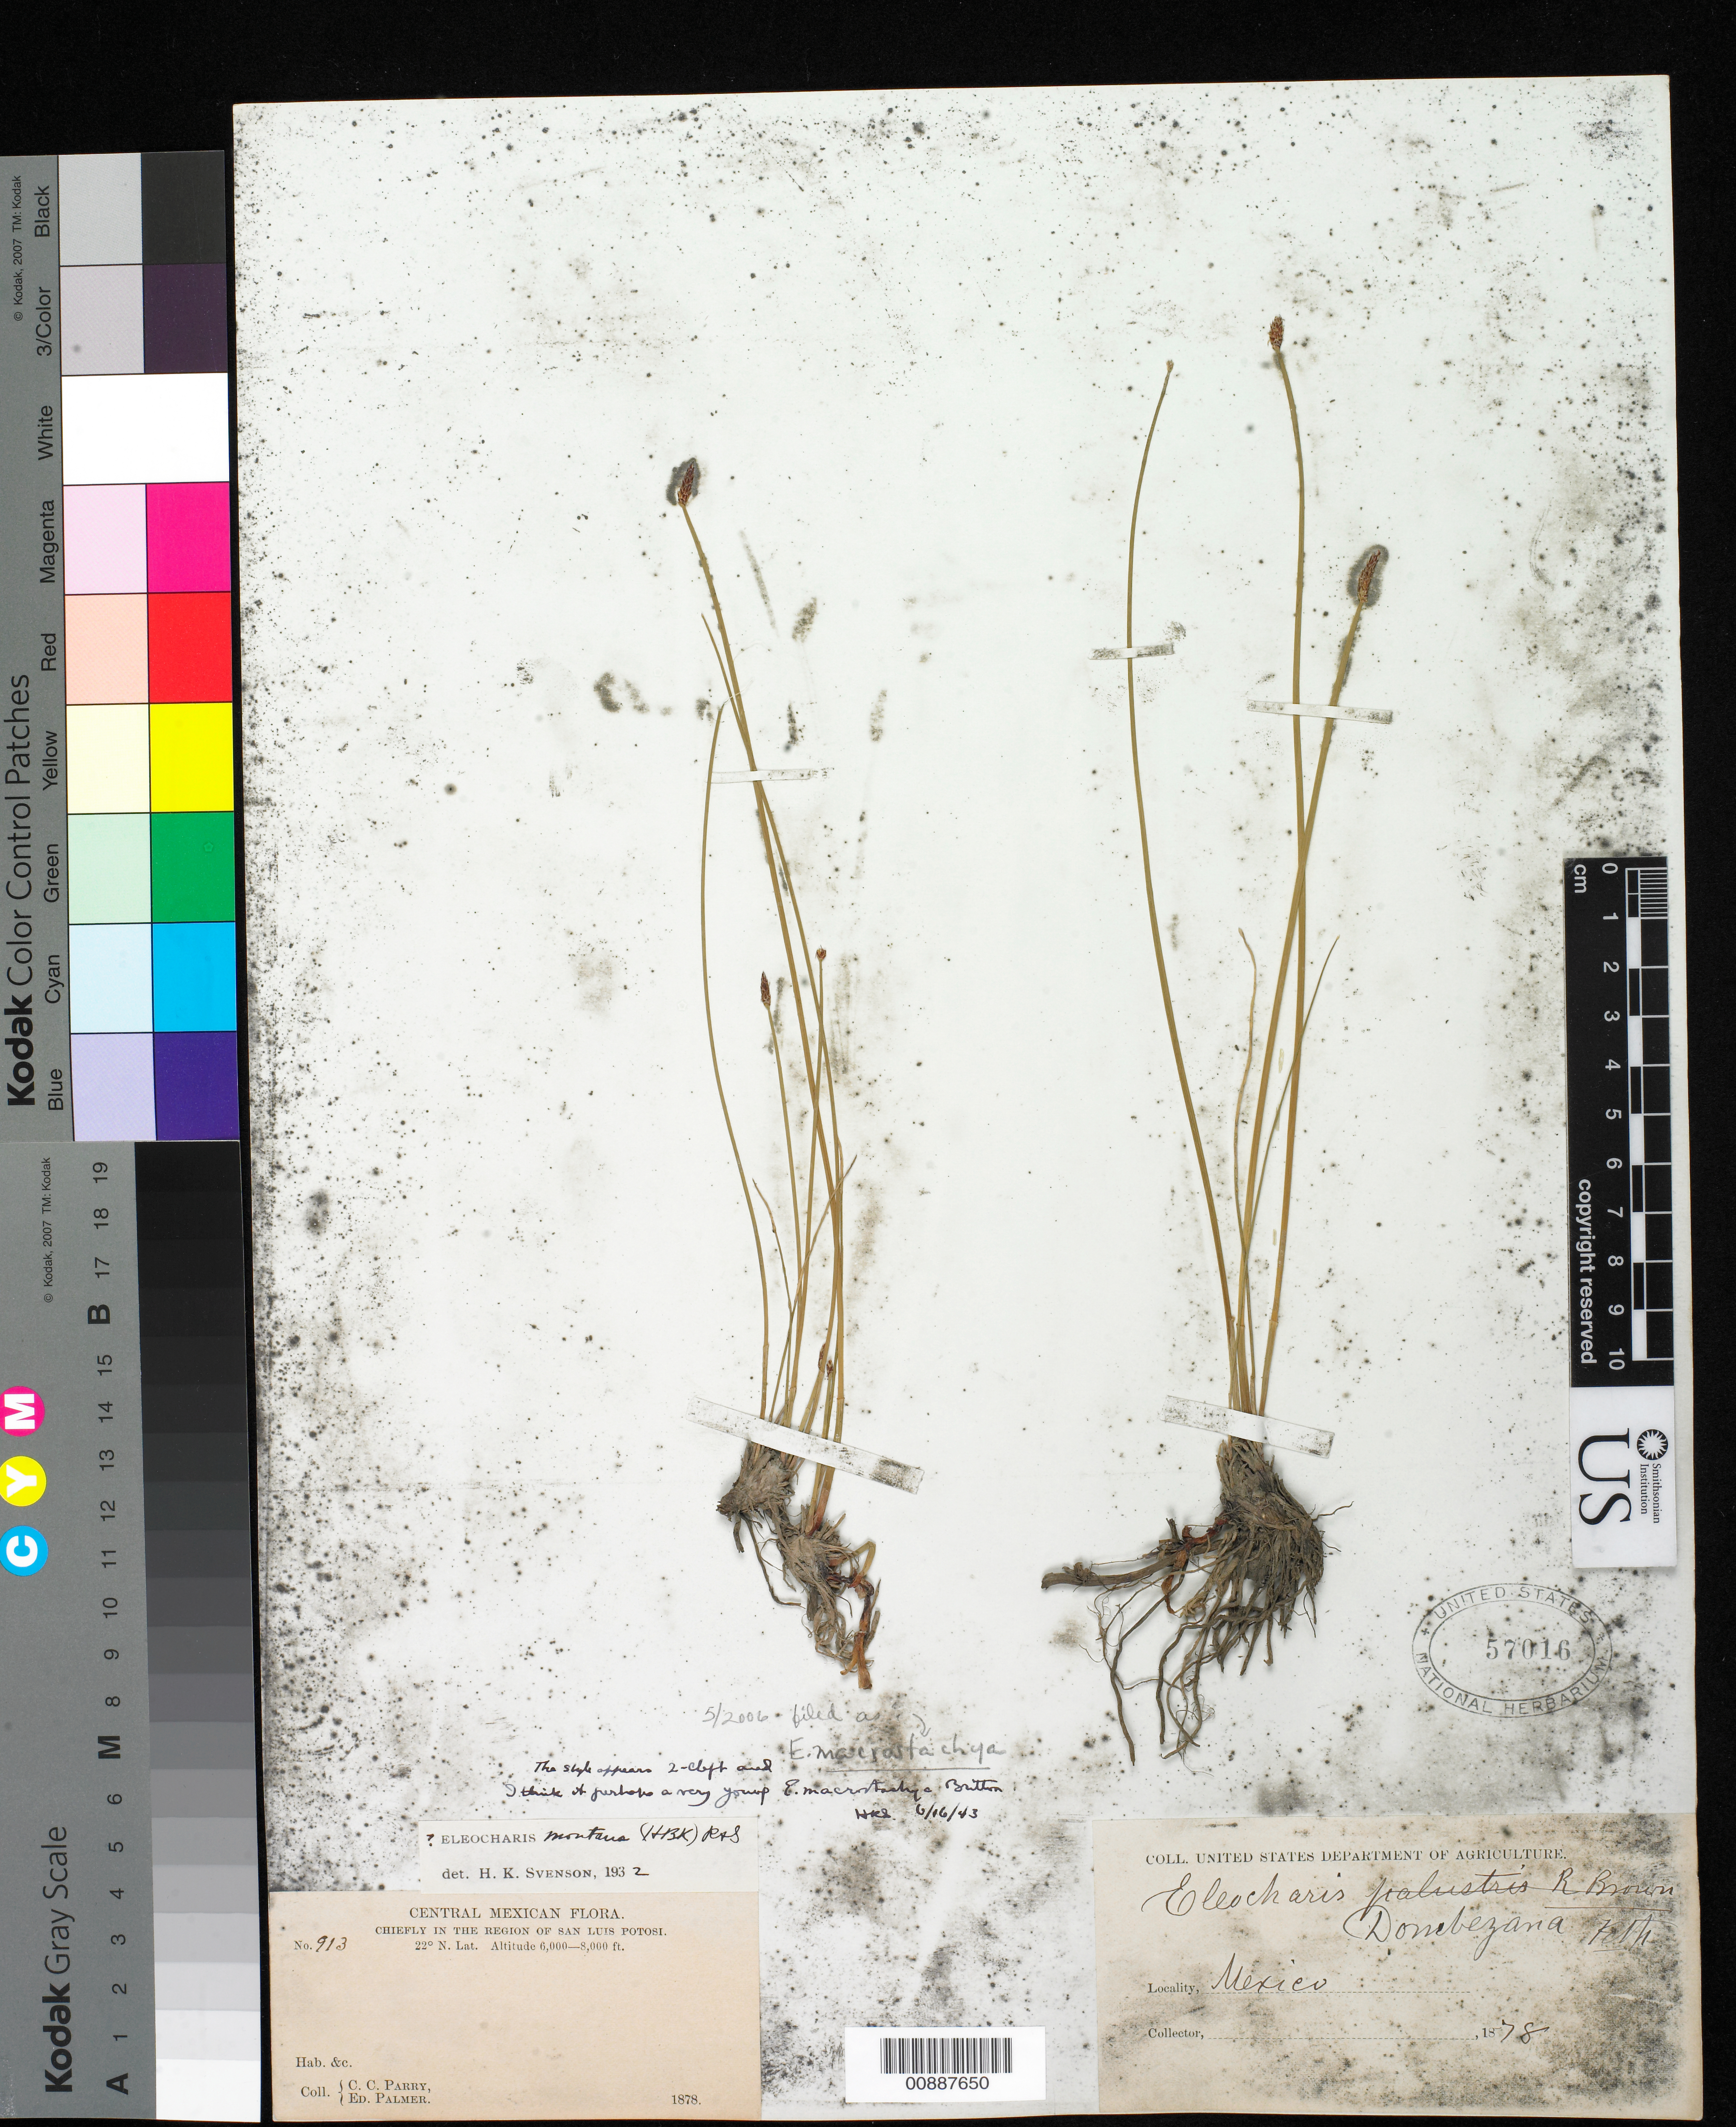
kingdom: Plantae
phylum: Tracheophyta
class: Liliopsida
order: Poales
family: Cyperaceae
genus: Eleocharis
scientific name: Eleocharis maculosa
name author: (Vahl) Roem. & Schult.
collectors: C. C. Parry & E. Palmer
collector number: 913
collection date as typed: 1878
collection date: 1878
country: Mexico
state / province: San Luis Potosí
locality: Chiefly in the region of San Luis Potosí.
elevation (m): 1829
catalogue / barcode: US 57016